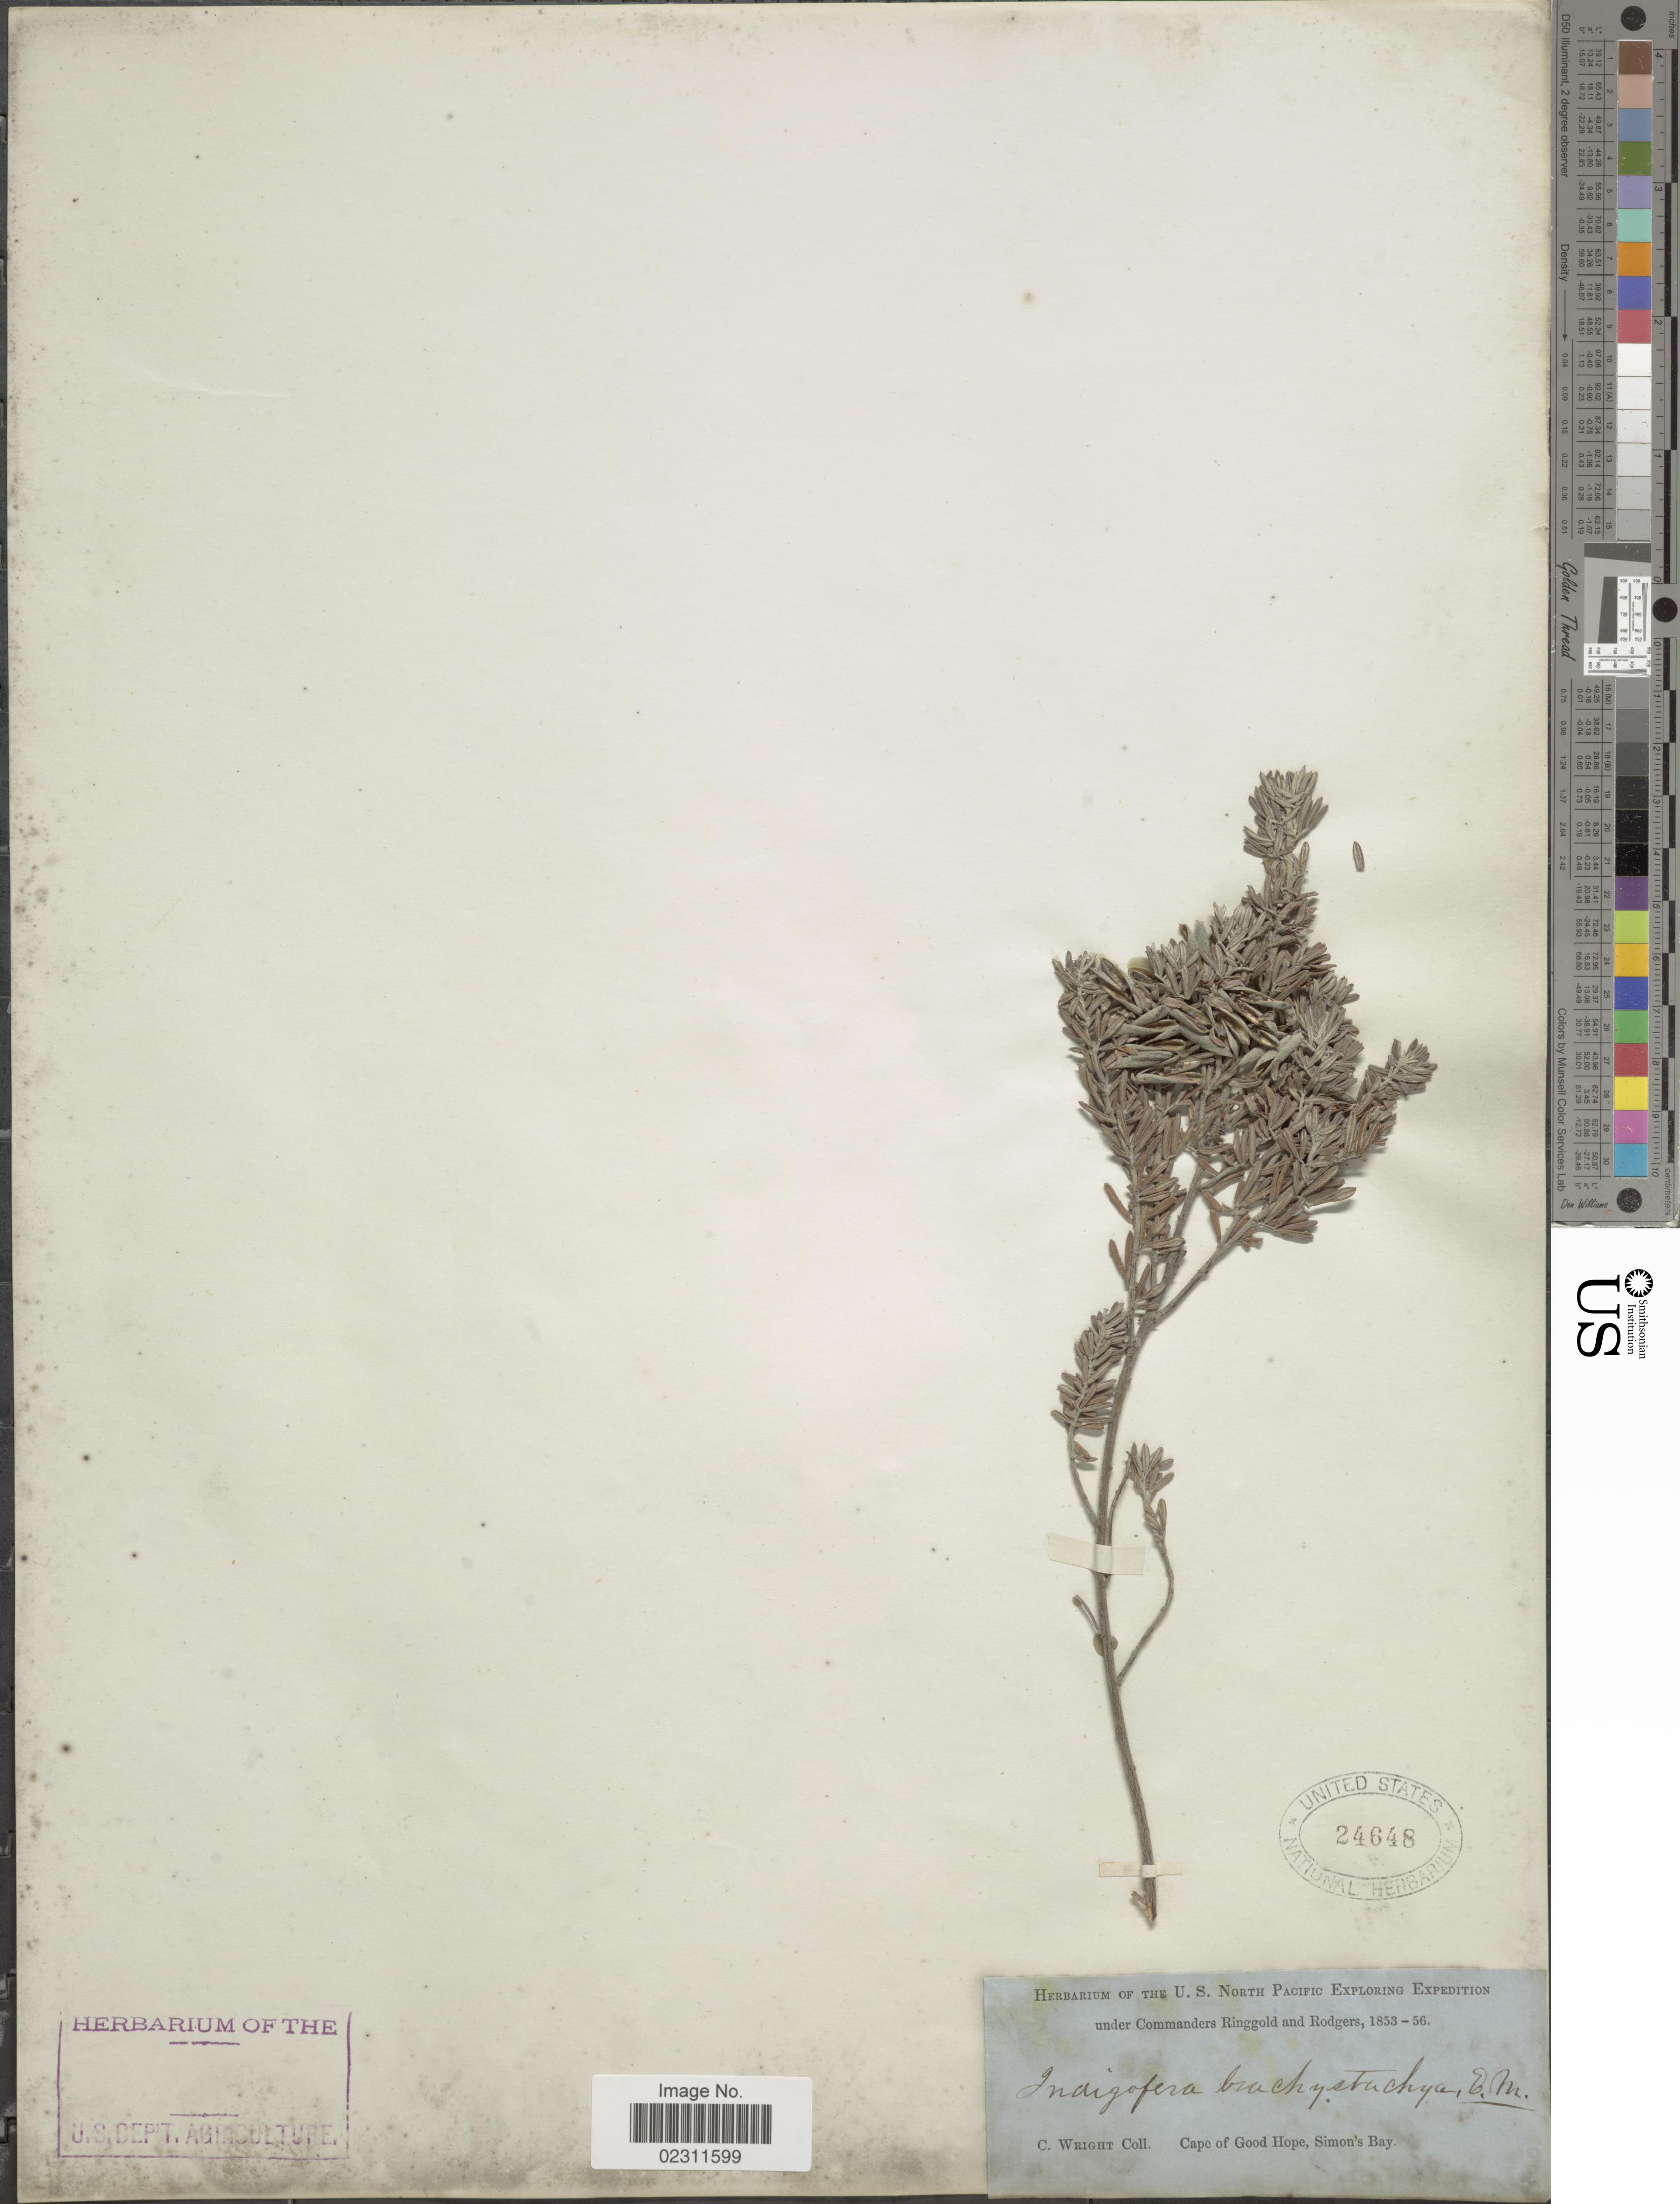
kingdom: Plantae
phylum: Tracheophyta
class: Magnoliopsida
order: Fabales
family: Fabaceae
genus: Indigofera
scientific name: Indigofera brachystachya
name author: (DC.) E. Mey.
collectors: C. Wright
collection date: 1853/1856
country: South Africa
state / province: Western Cape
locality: Cape of Good Hope, Simon's Bay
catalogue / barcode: US 24648